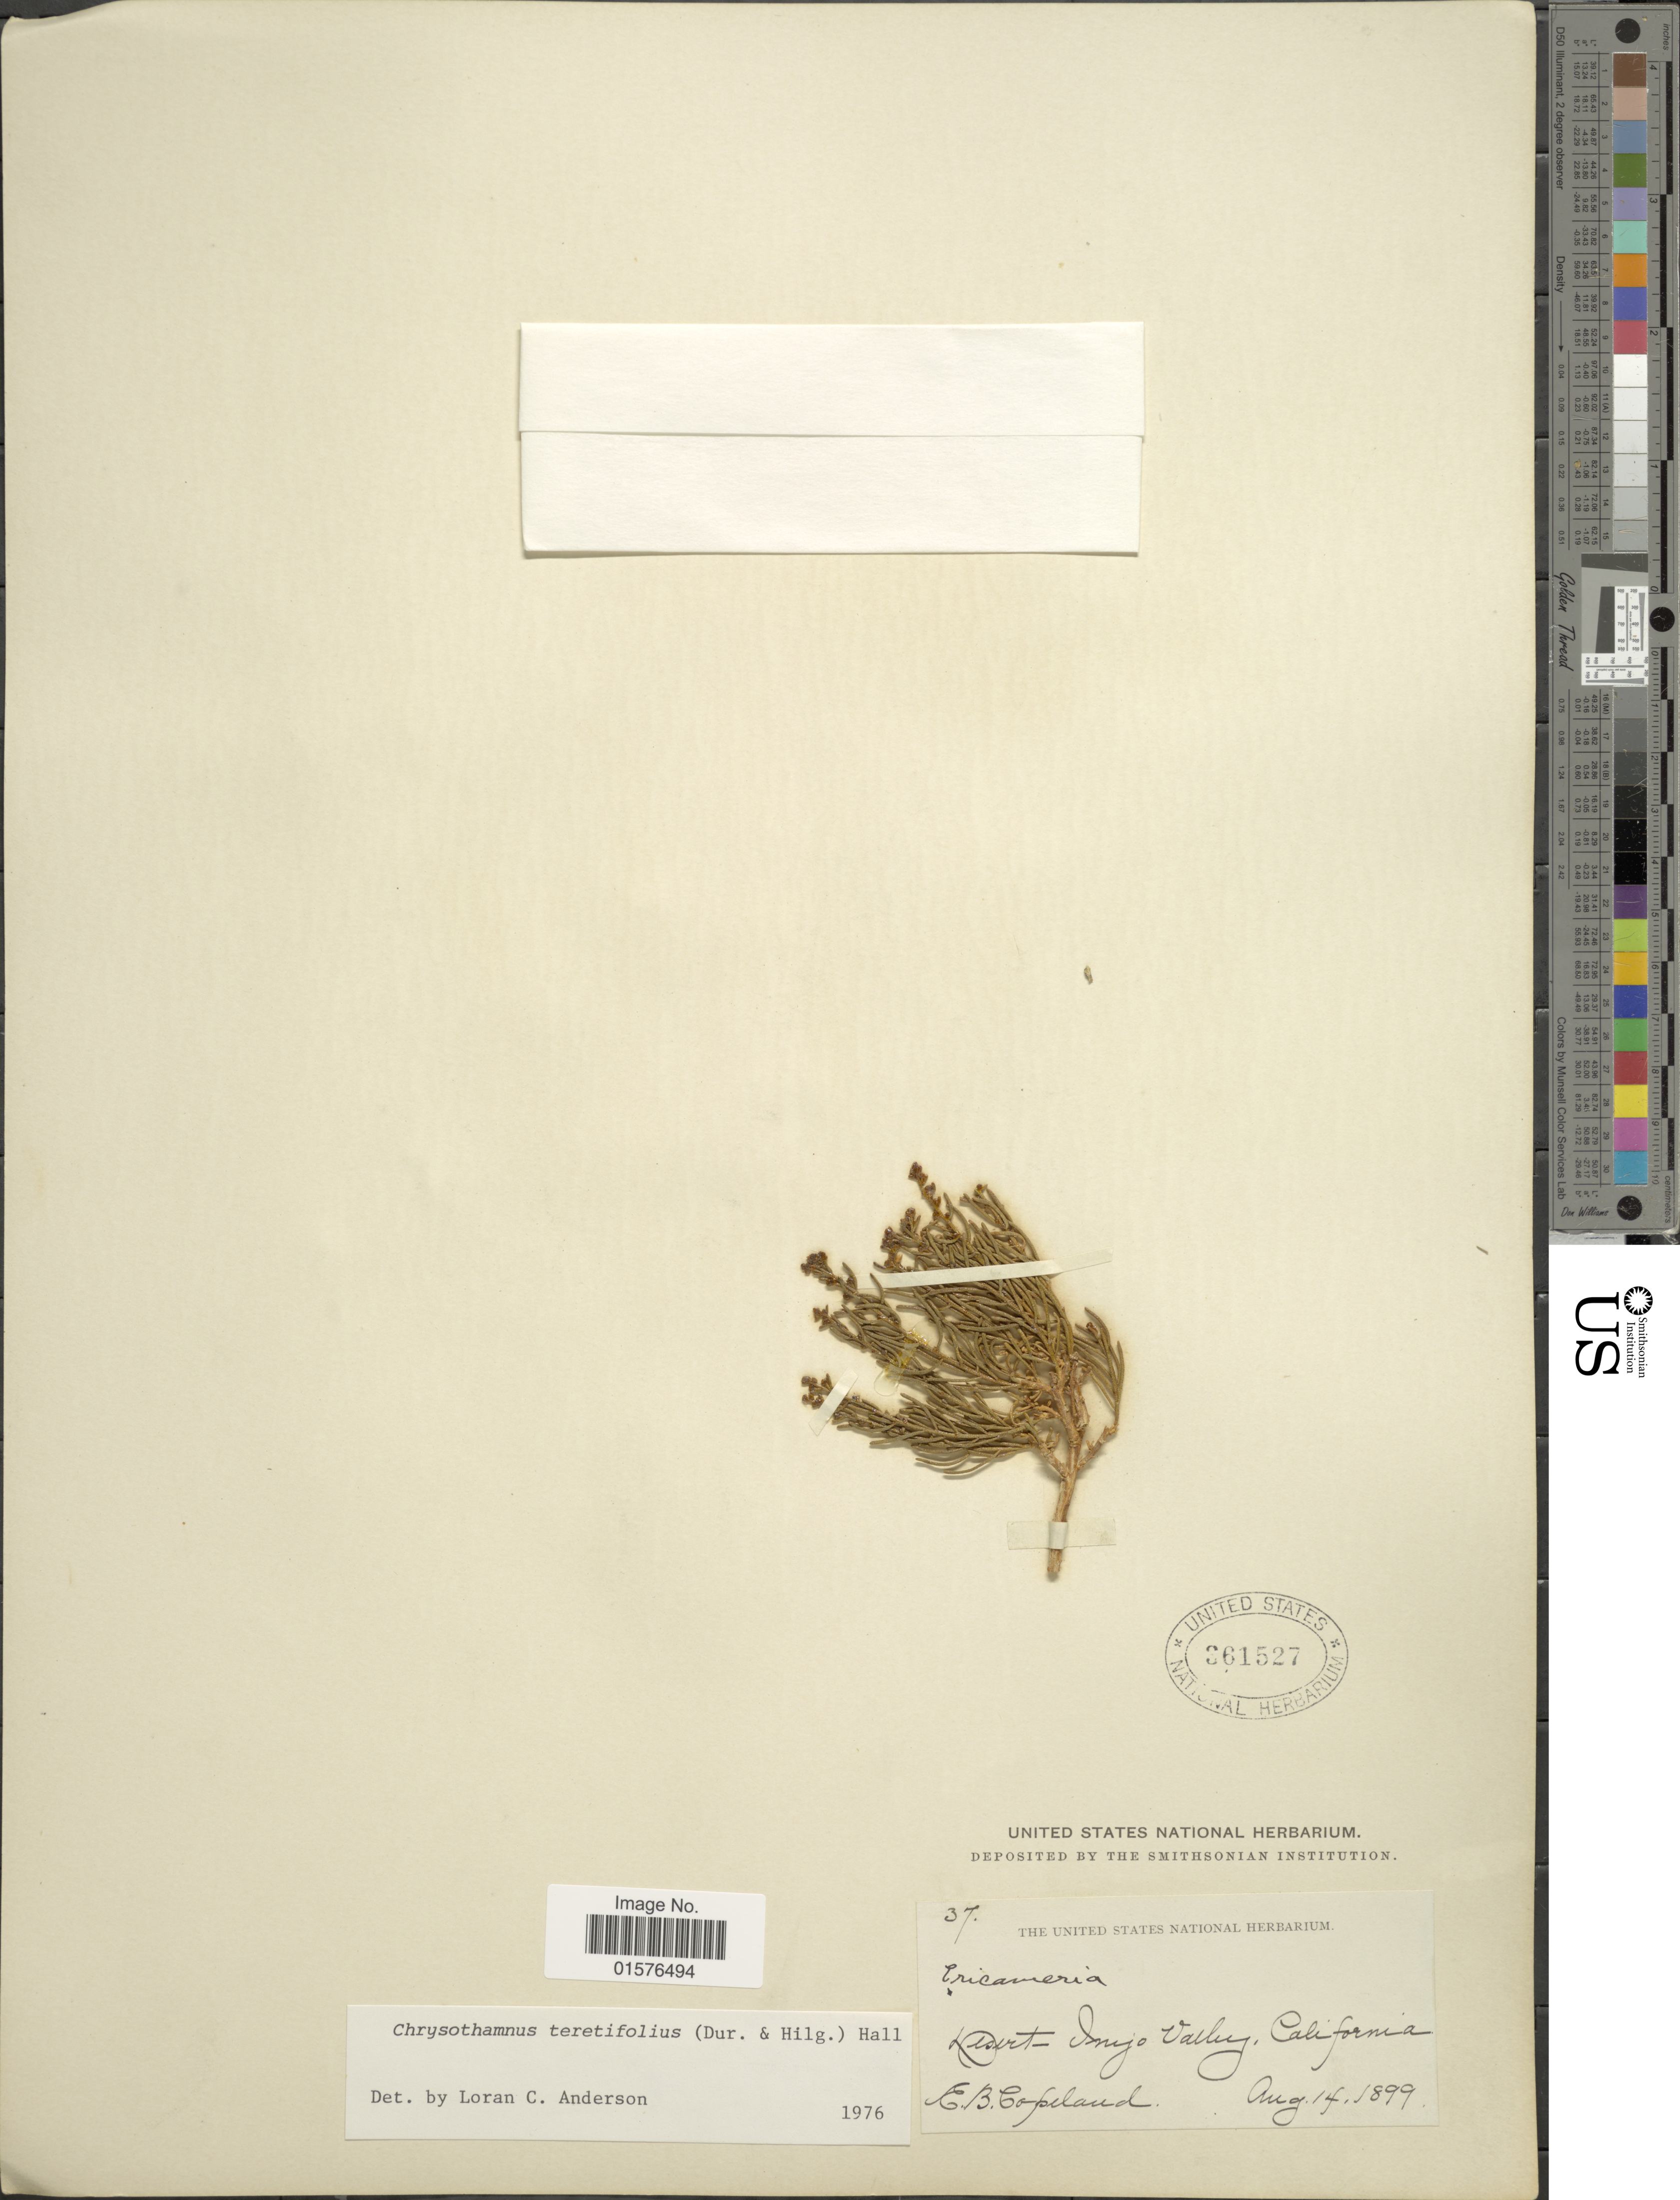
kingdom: Plantae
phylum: Tracheophyta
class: Magnoliopsida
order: Asterales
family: Asteraceae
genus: Ericameria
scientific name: Ericameria teretifolia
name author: (Durand & Hilg.) Jeps.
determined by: Urbatsch, Lowell E., Curator (LSU), Louisiana State University (UNITED STATES)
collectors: E. B. Copeland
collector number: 37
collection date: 1899-08-14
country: United States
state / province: California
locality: Desert Inyo Valley.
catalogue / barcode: US 361527